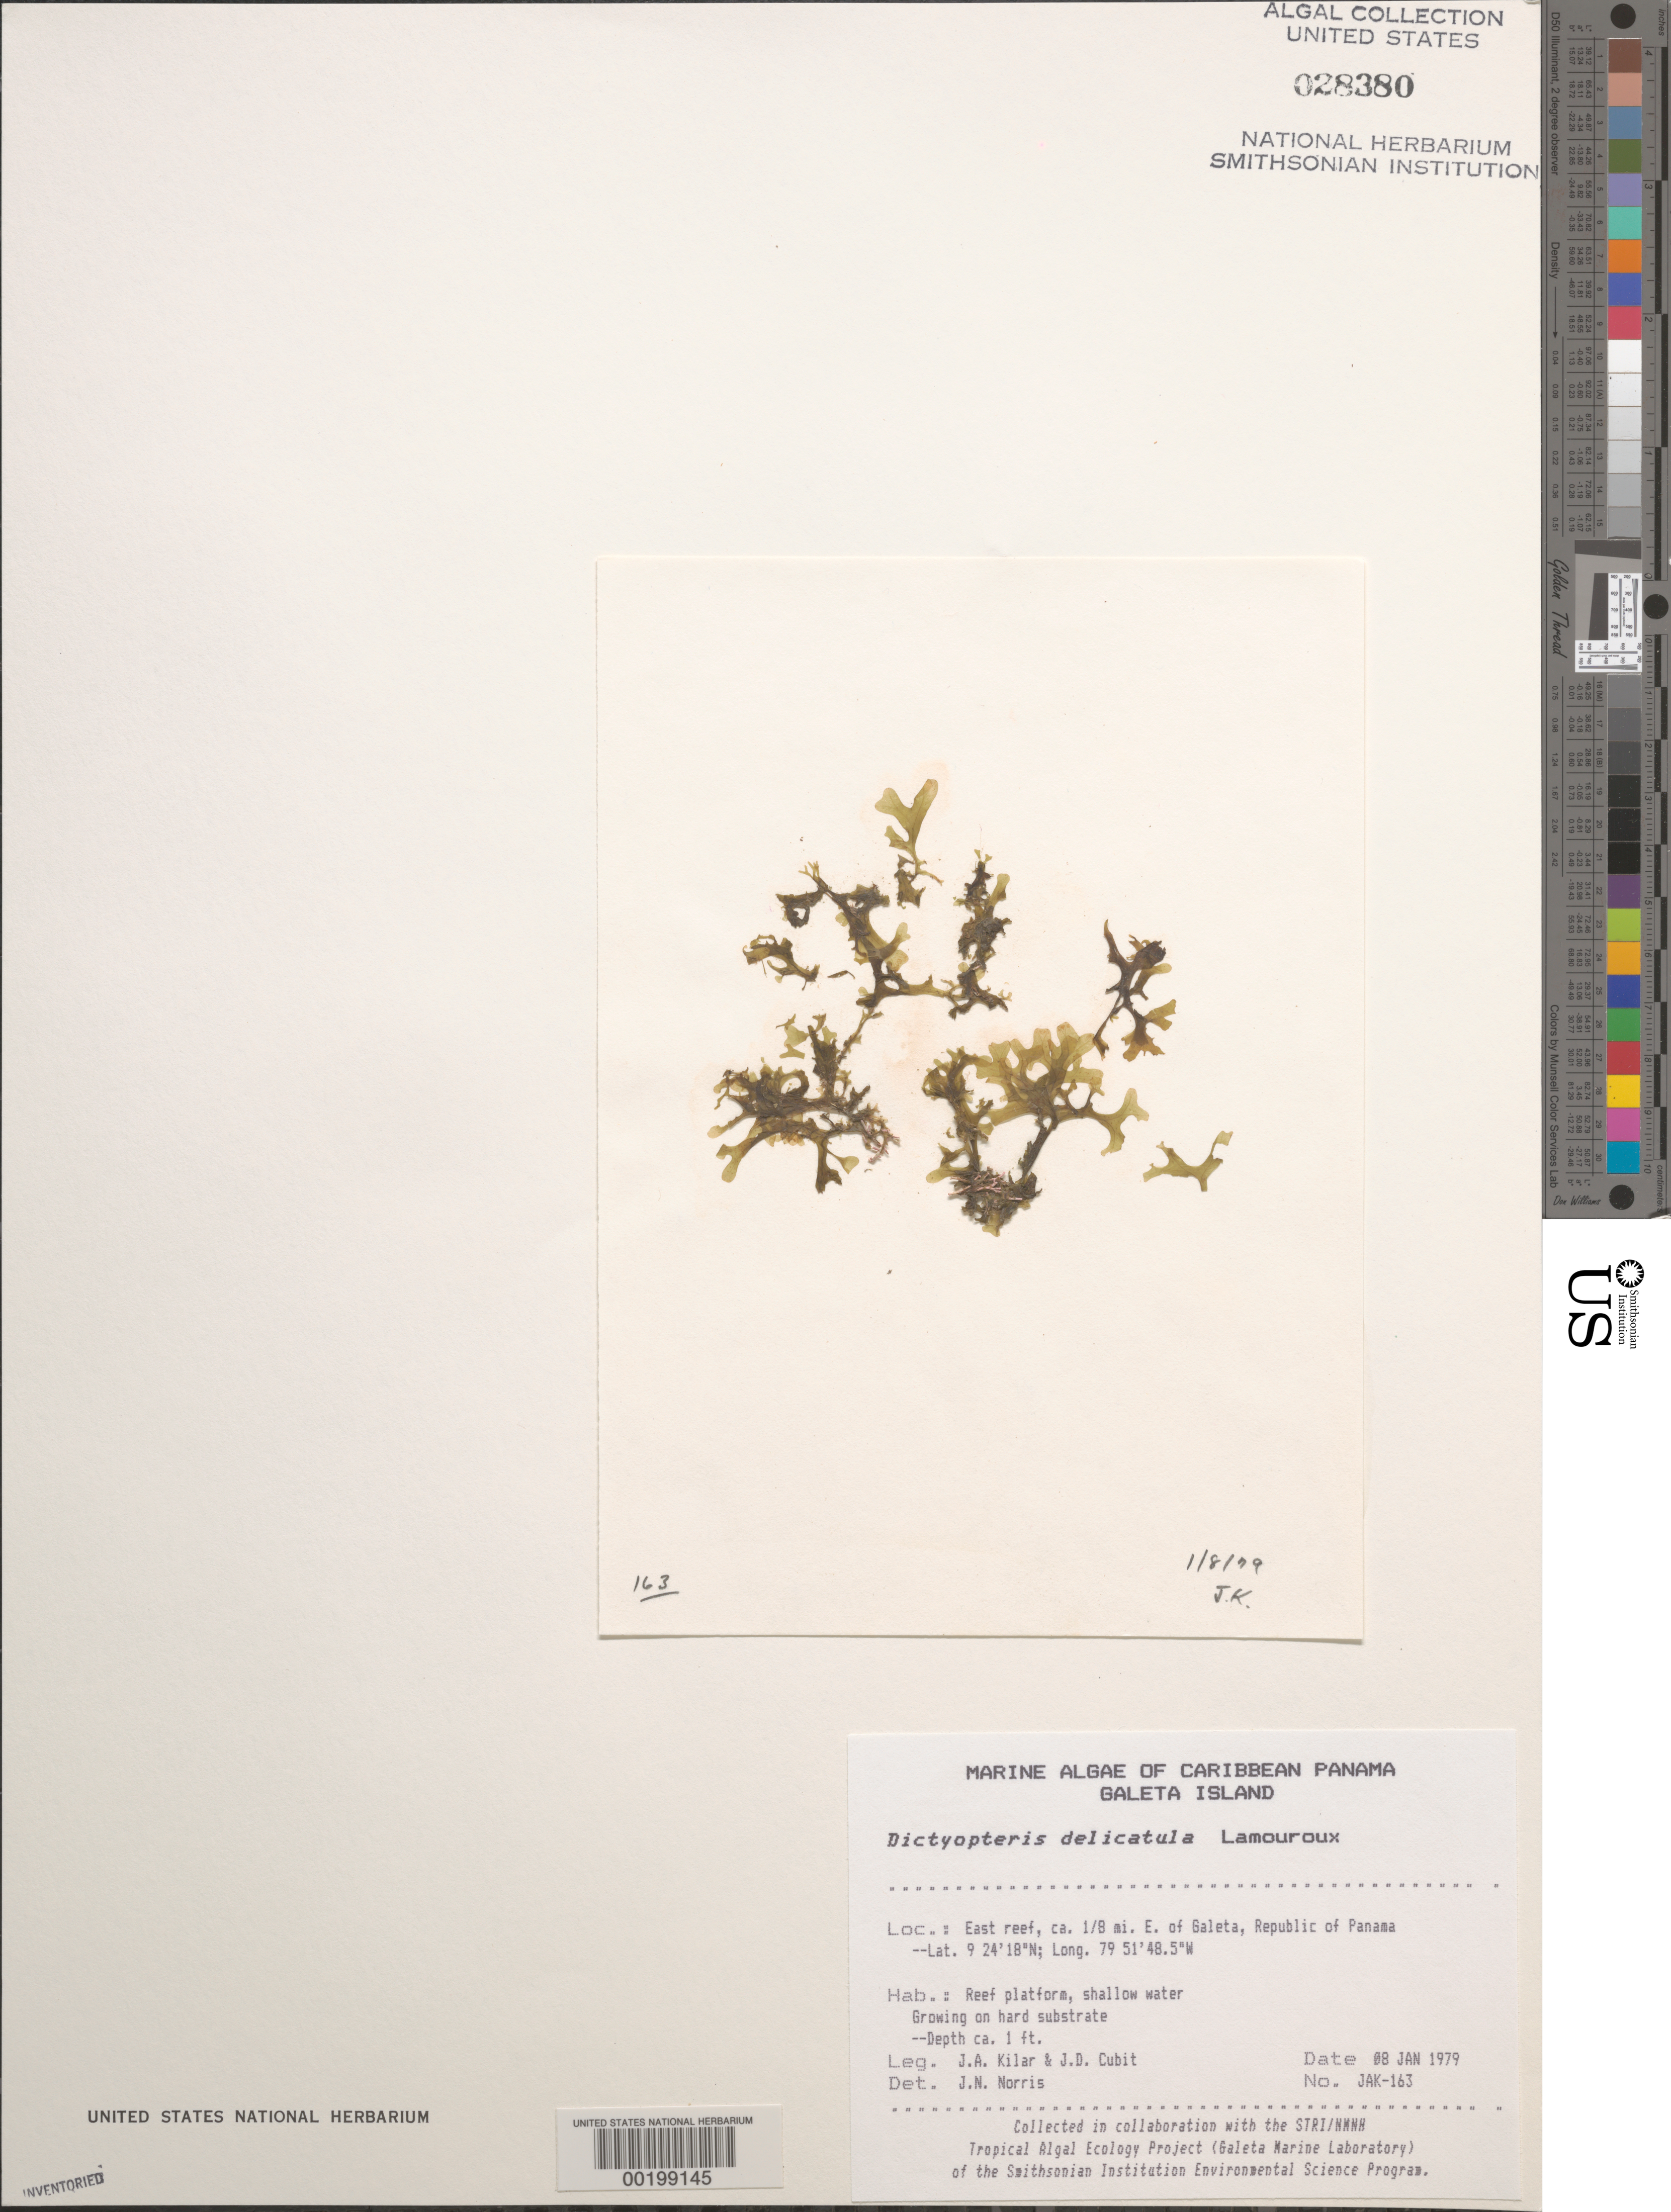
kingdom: Chromista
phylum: Ochrophyta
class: Phaeophyceae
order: Dictyotales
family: Dictyotaceae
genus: Dictyopteris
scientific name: Dictyopteris delicatula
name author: J.V.Lamouroux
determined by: Norris, James N.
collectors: J. A. Kilar & J. Cubit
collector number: JAK-163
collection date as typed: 08 Jan 1979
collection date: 1979-01-08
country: Panama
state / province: Colón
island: Galeta Island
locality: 1/8th mile east of Galeta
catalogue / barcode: US 28380